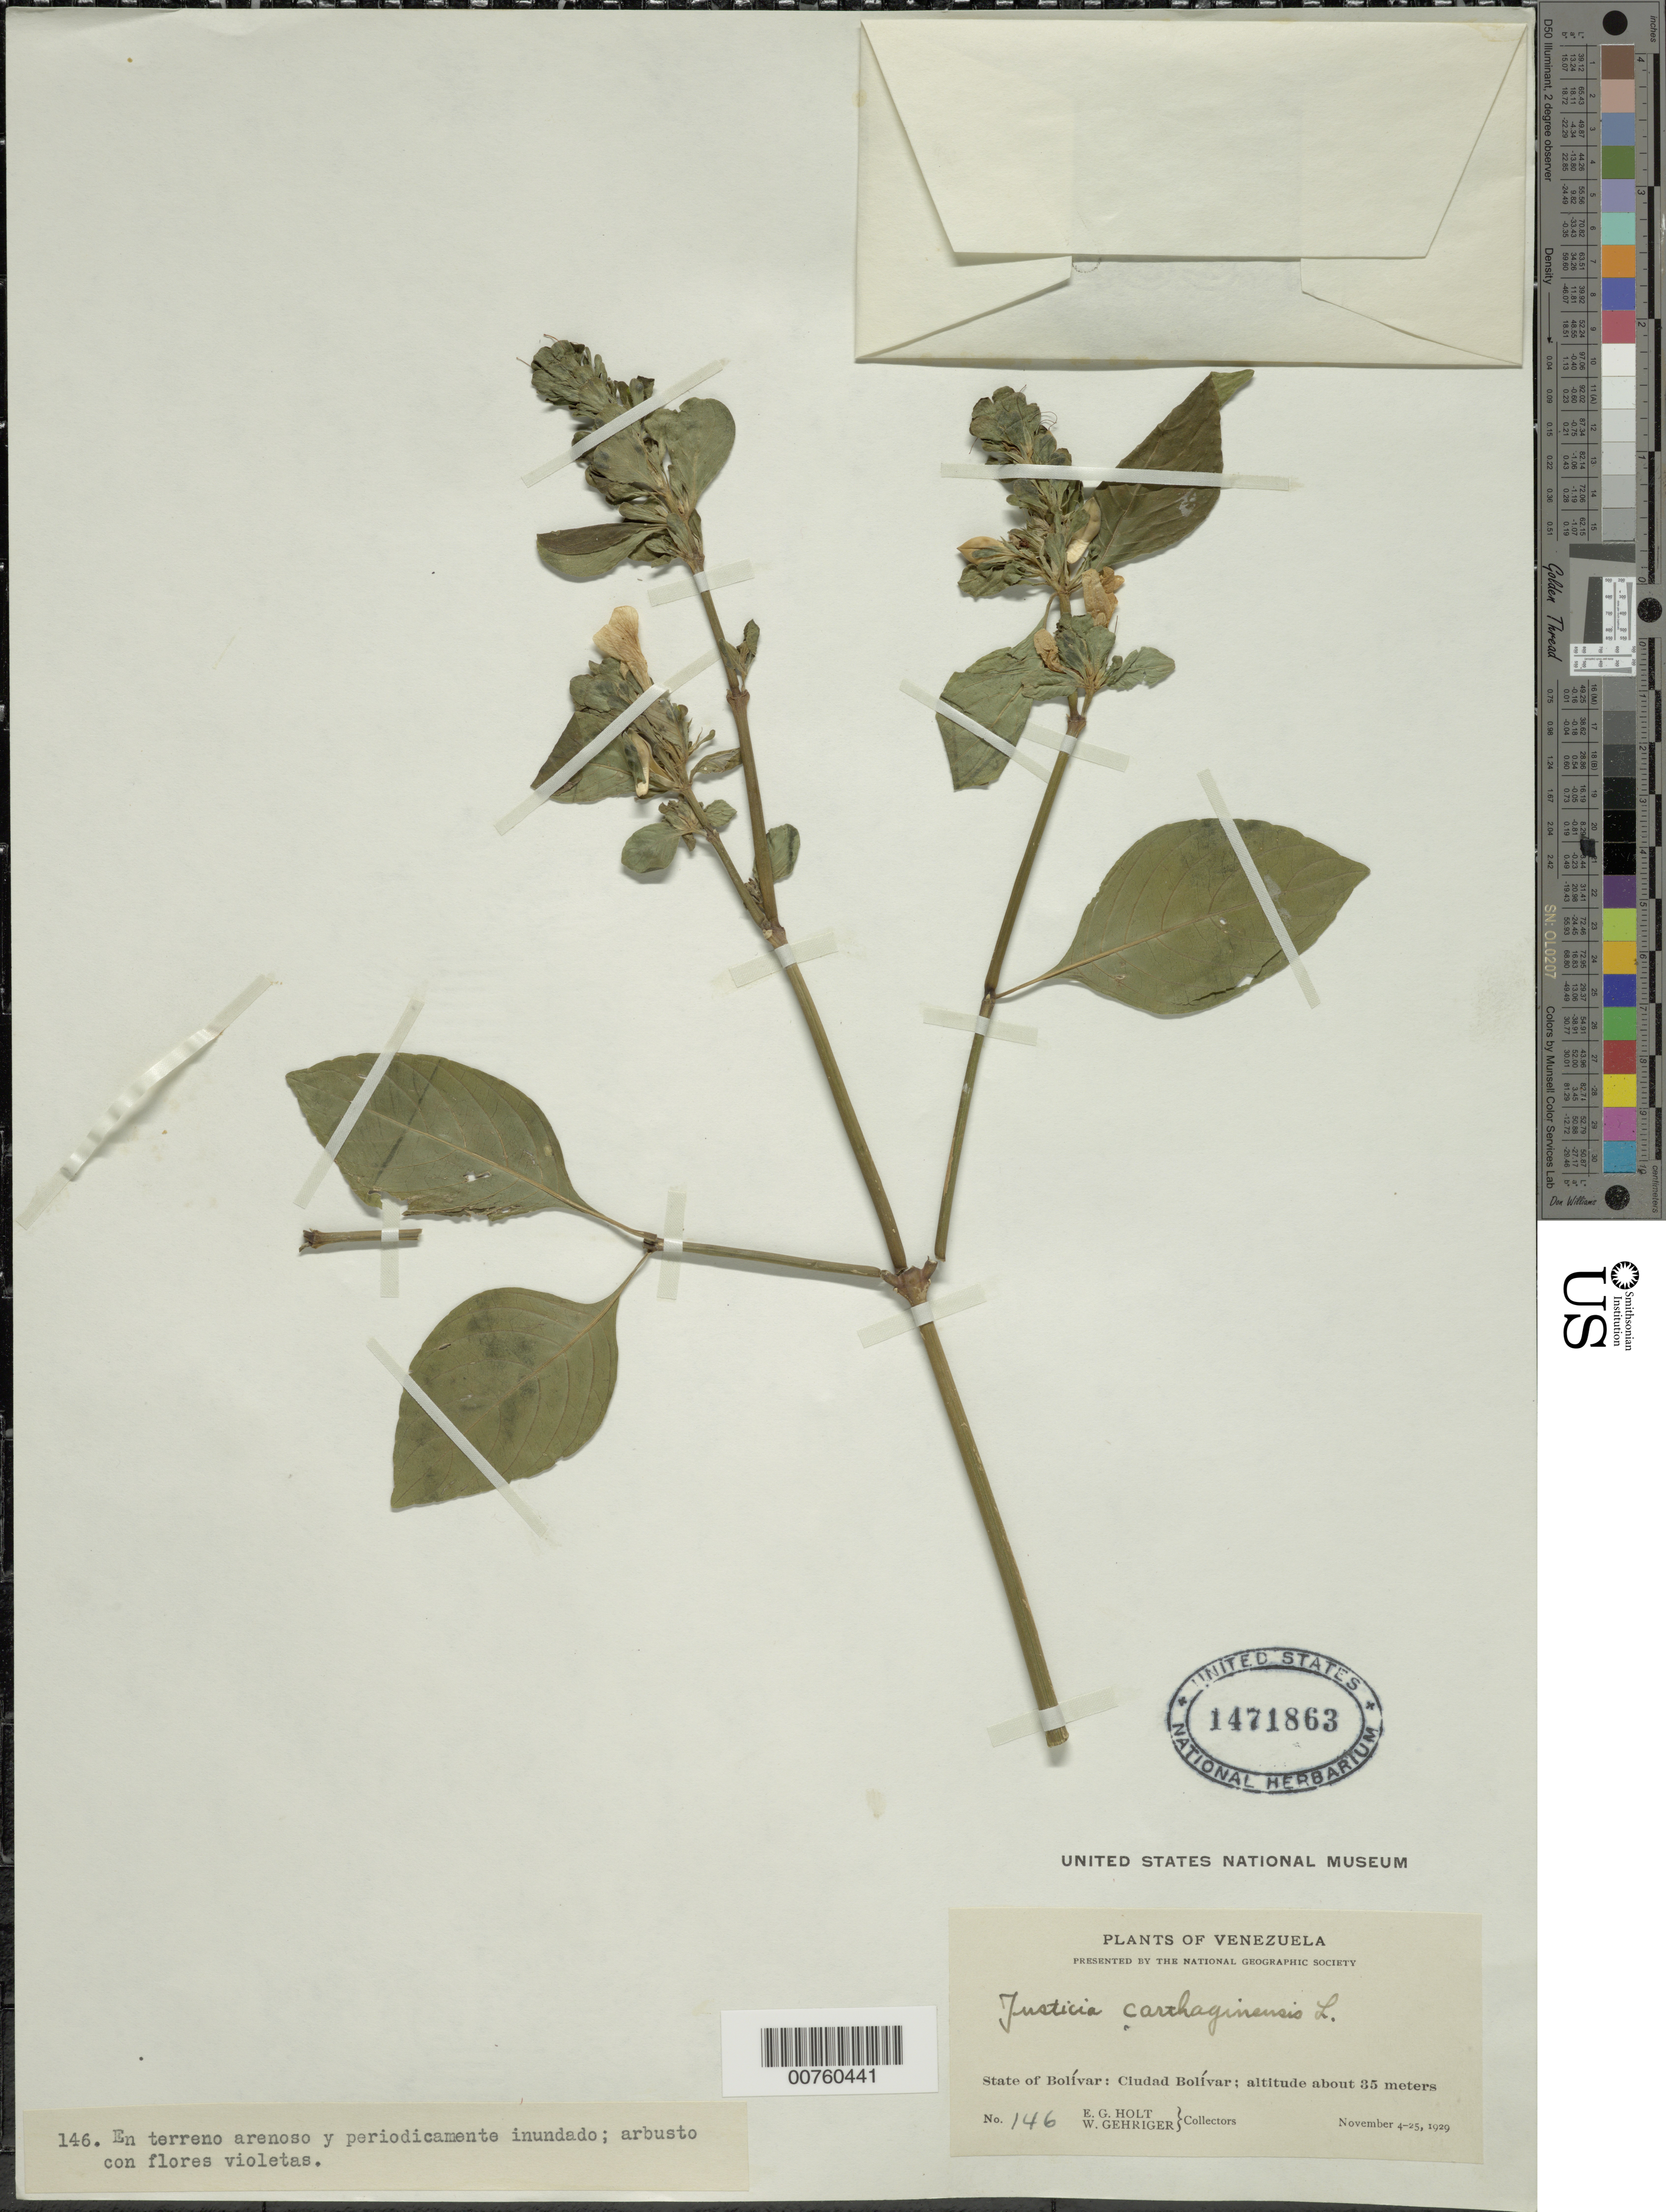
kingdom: Plantae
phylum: Tracheophyta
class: Magnoliopsida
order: Lamiales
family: Acanthaceae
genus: Justicia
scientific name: Justicia carthaginensis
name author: Jacq.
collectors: E. Holt & W. Gehriger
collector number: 146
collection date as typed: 4-Nov-29 to 25-Nov-29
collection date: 1929-11-04/1929-11-25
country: Venezuela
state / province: Bolívar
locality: Ciudad Bolívar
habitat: Sandy area and periodically flooded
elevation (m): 35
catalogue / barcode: US 1471863